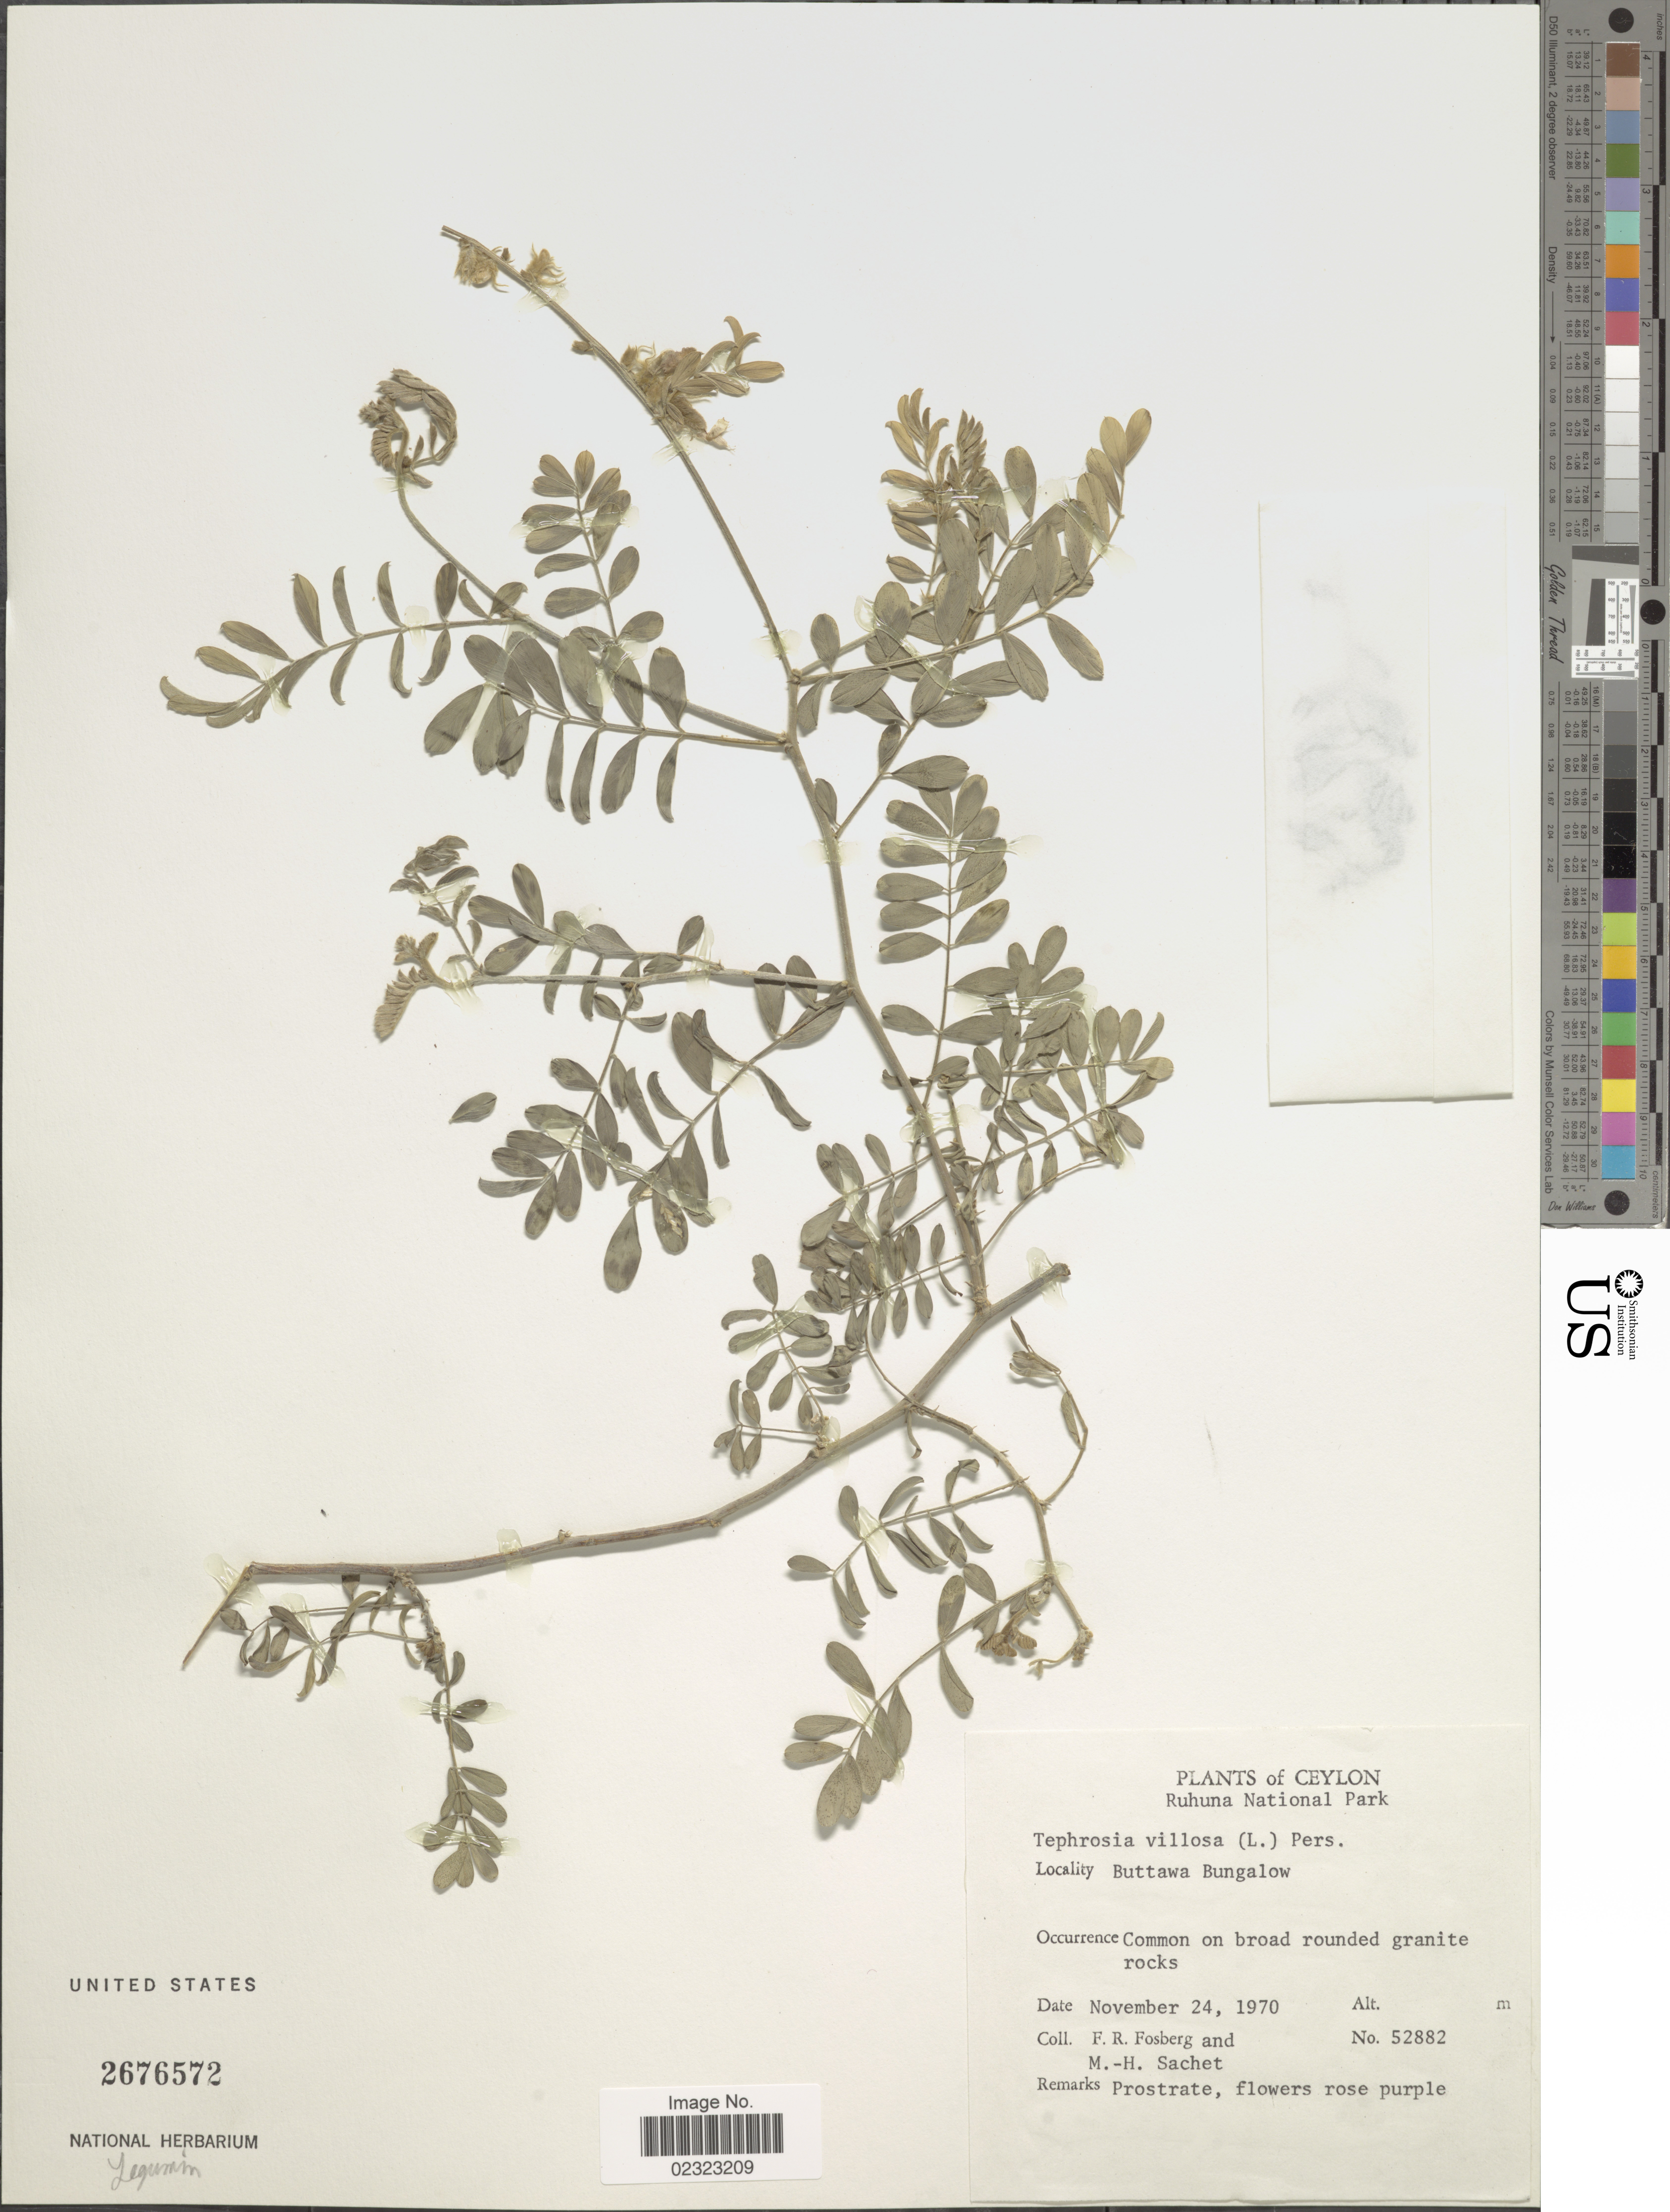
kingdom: Plantae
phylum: Tracheophyta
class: Magnoliopsida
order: Fabales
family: Fabaceae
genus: Tephrosia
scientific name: Tephrosia villosa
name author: Pers.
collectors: F. R. Fosberg & M.-H. Sachet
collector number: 52882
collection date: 1970-11-24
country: Sri Lanka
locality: Ceylon. Ruhuna National Park. Buttawa Bungalow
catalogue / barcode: US 2676572